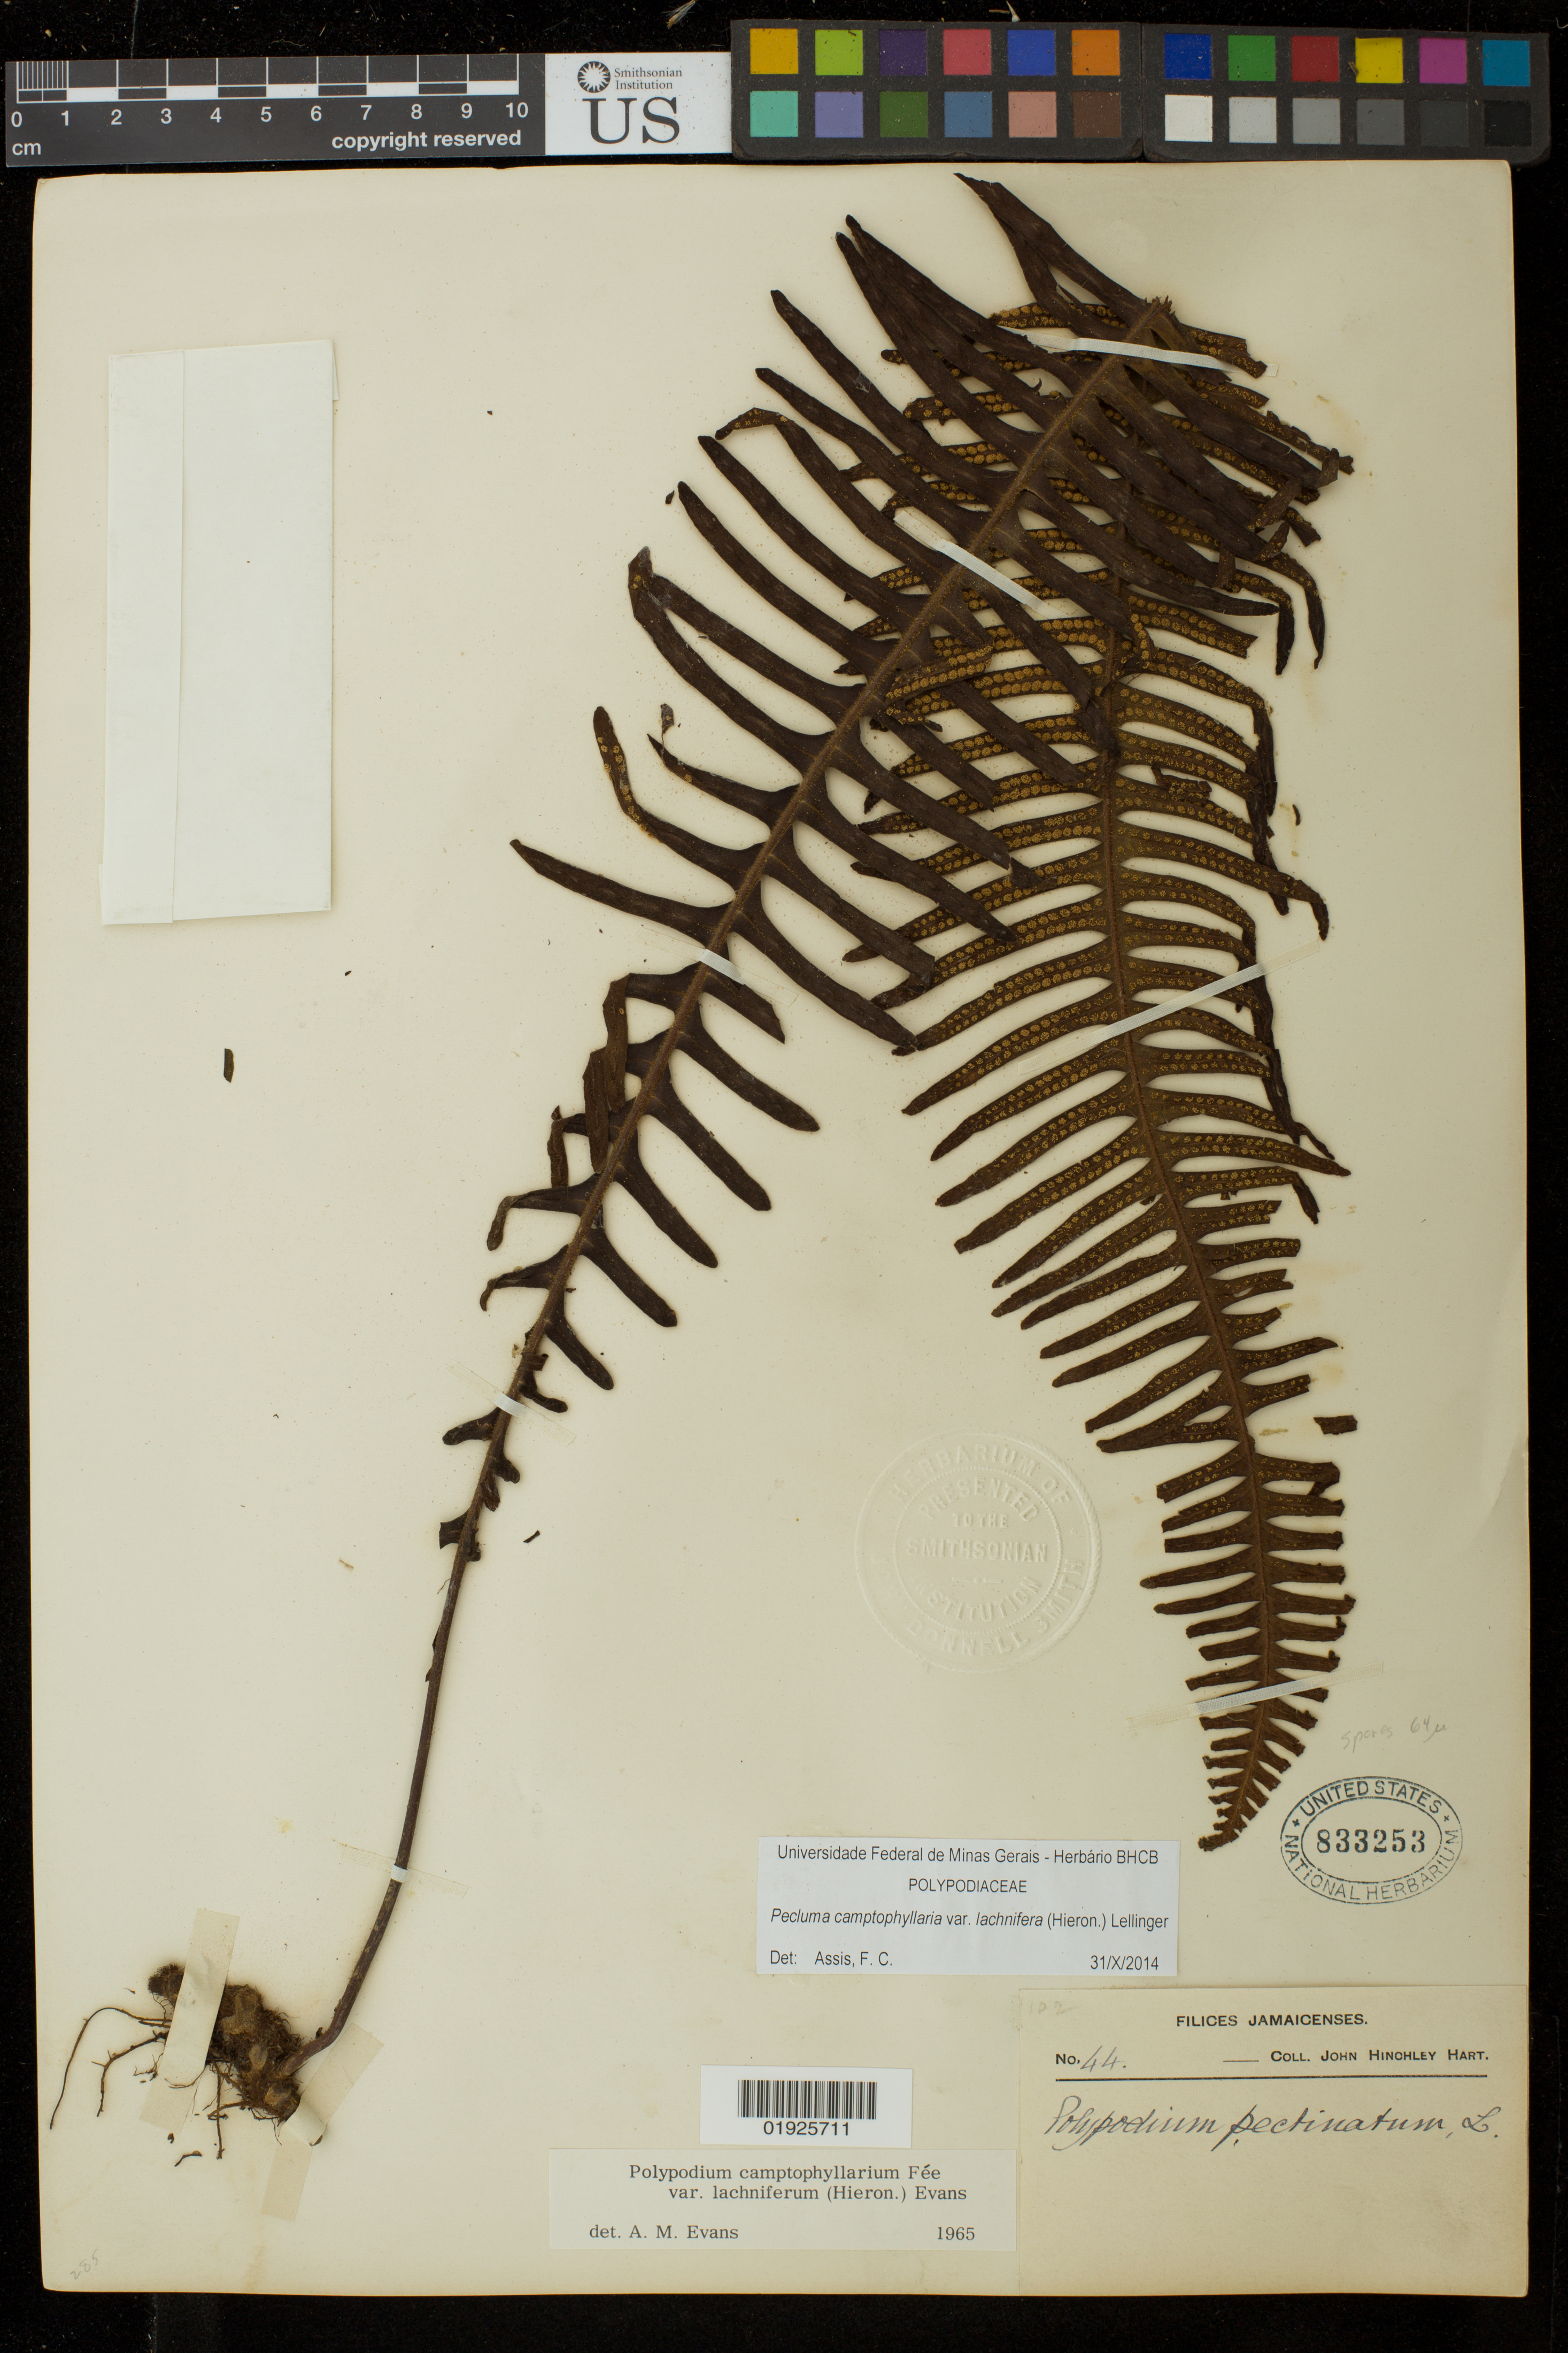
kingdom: Plantae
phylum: Tracheophyta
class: Polypodiopsida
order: Polypodiales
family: Polypodiaceae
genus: Pecluma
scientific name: Pecluma camptophyllaria var. lachnifera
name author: (Hieron.) Lellinger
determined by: Assis, F. C.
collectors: J. H. Hart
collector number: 44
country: Jamaica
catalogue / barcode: US 833253